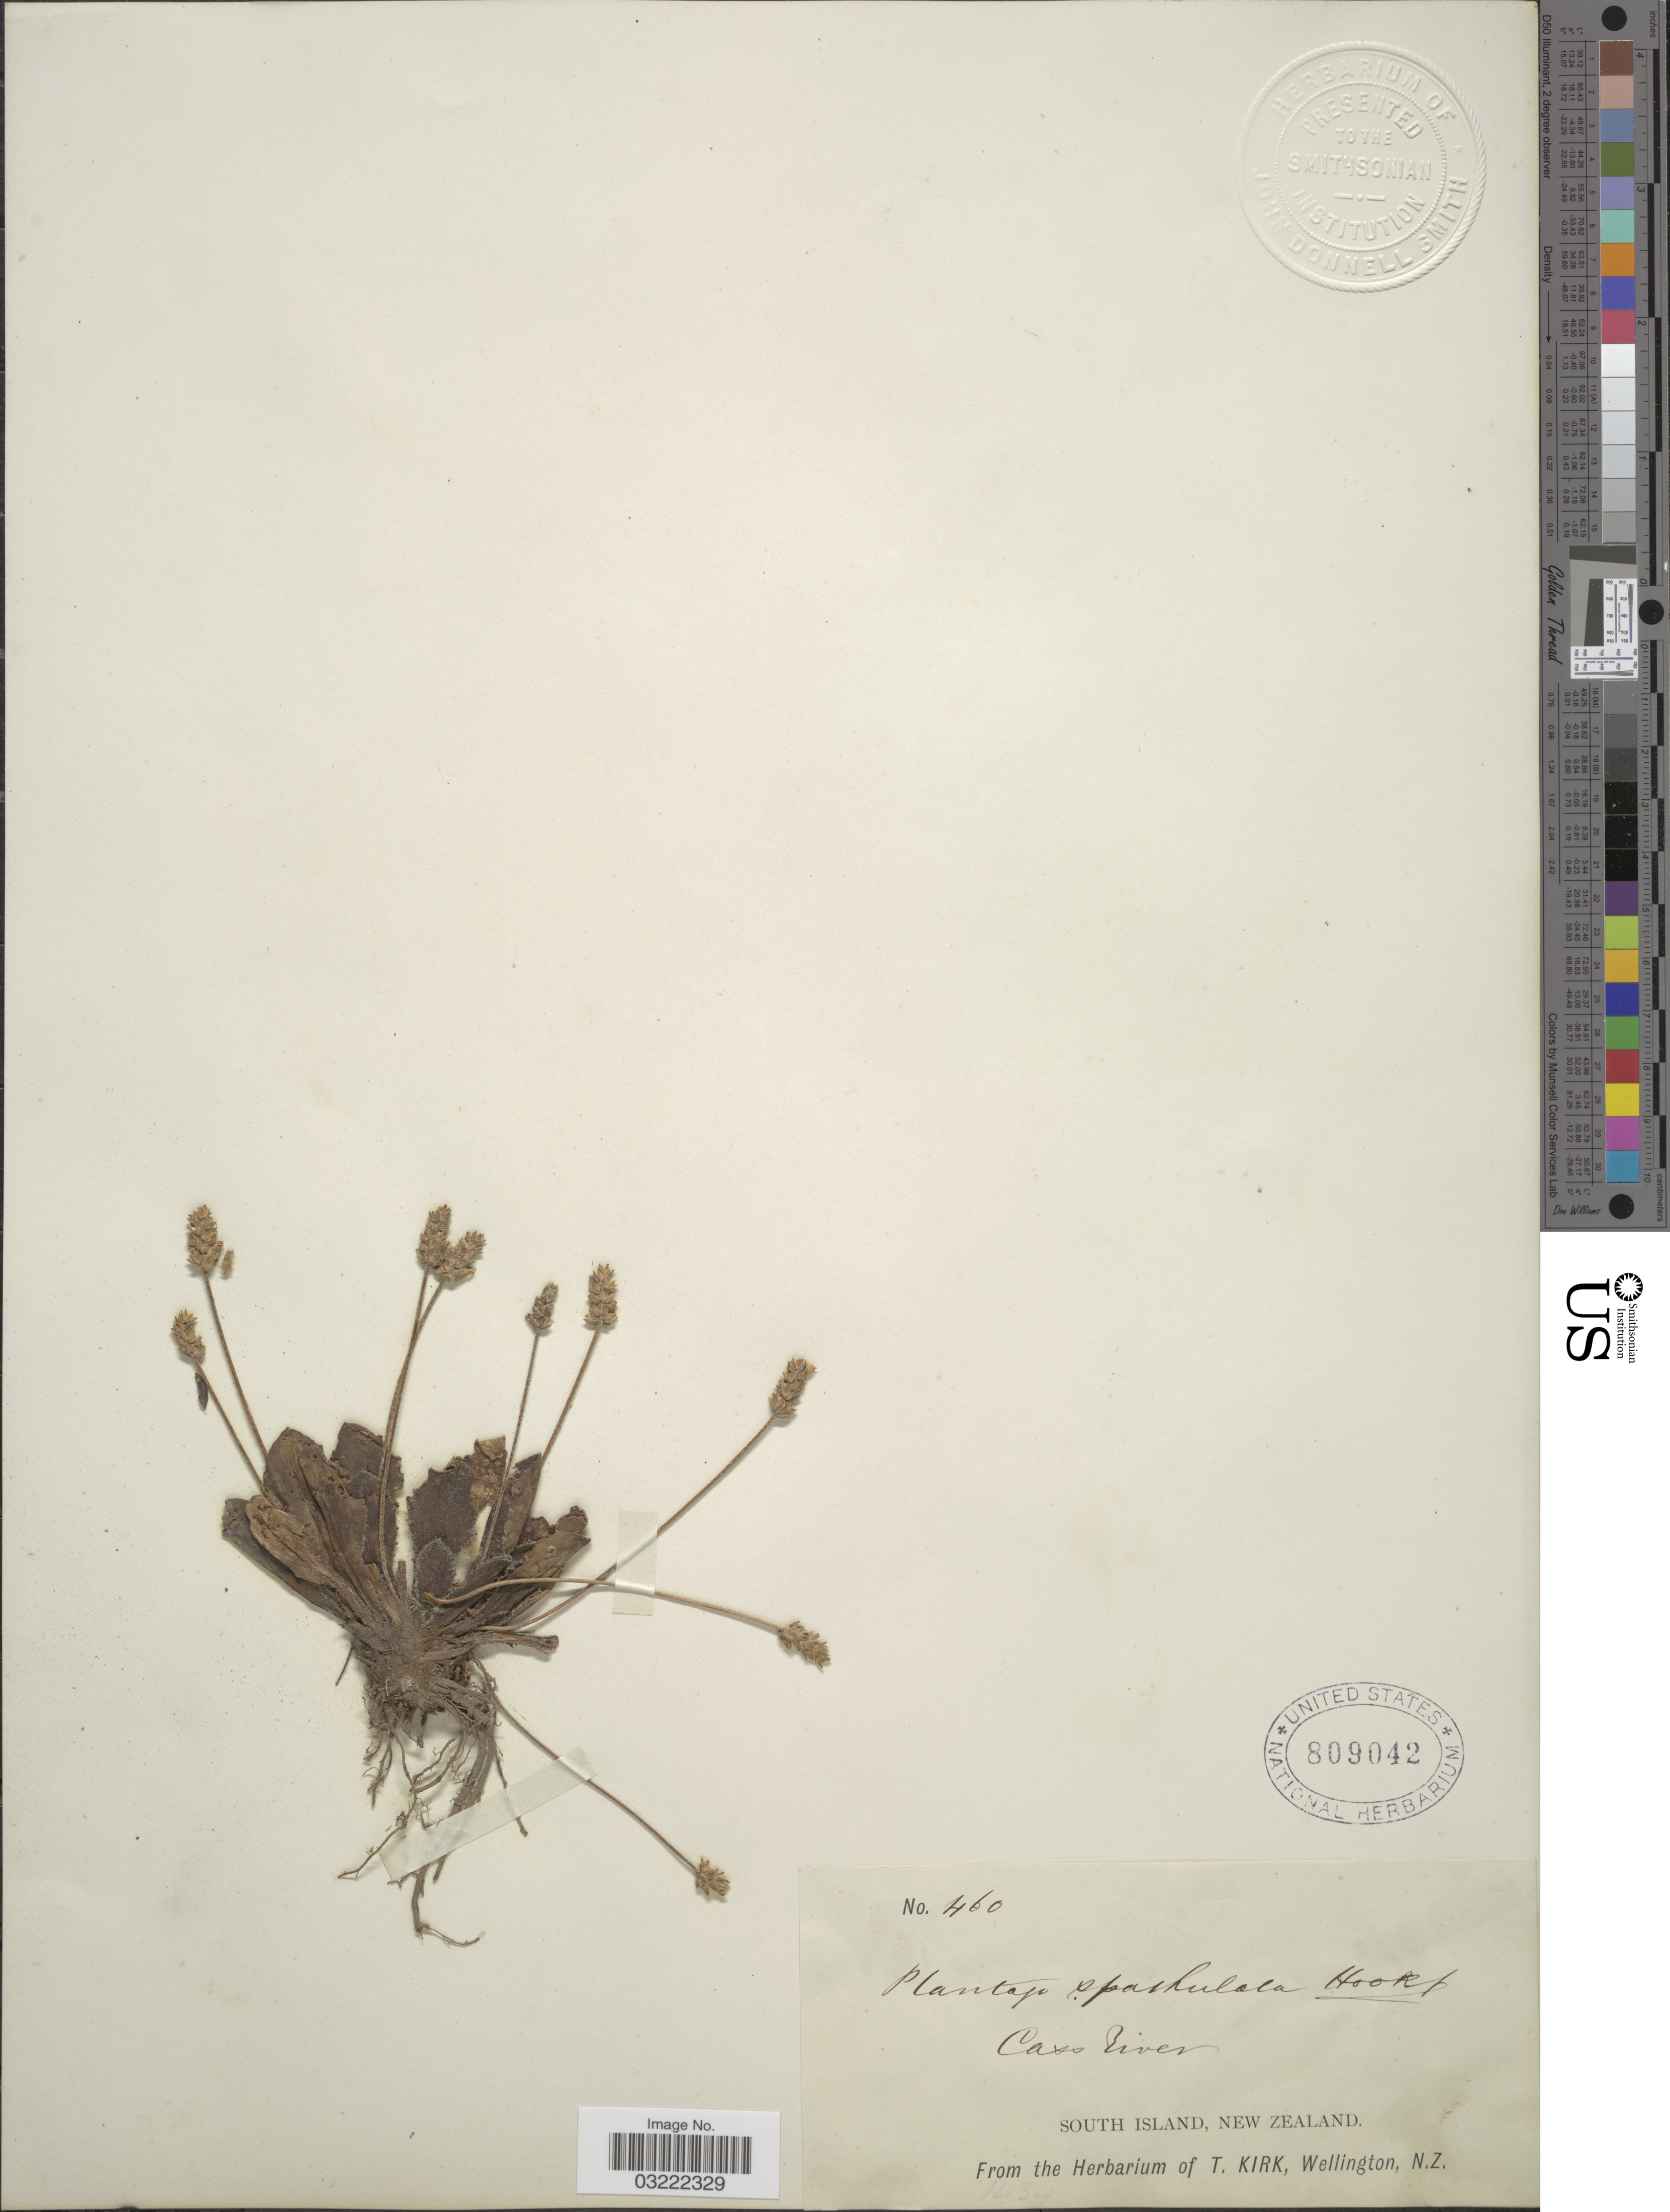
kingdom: Plantae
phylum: Tracheophyta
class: Magnoliopsida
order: Lamiales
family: Plantaginaceae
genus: Plantago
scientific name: Plantago spathulata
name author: Hook. f.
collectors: ex herb. T. Kirk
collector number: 460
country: New Zealand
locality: Cass River, South Island.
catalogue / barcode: US 809042